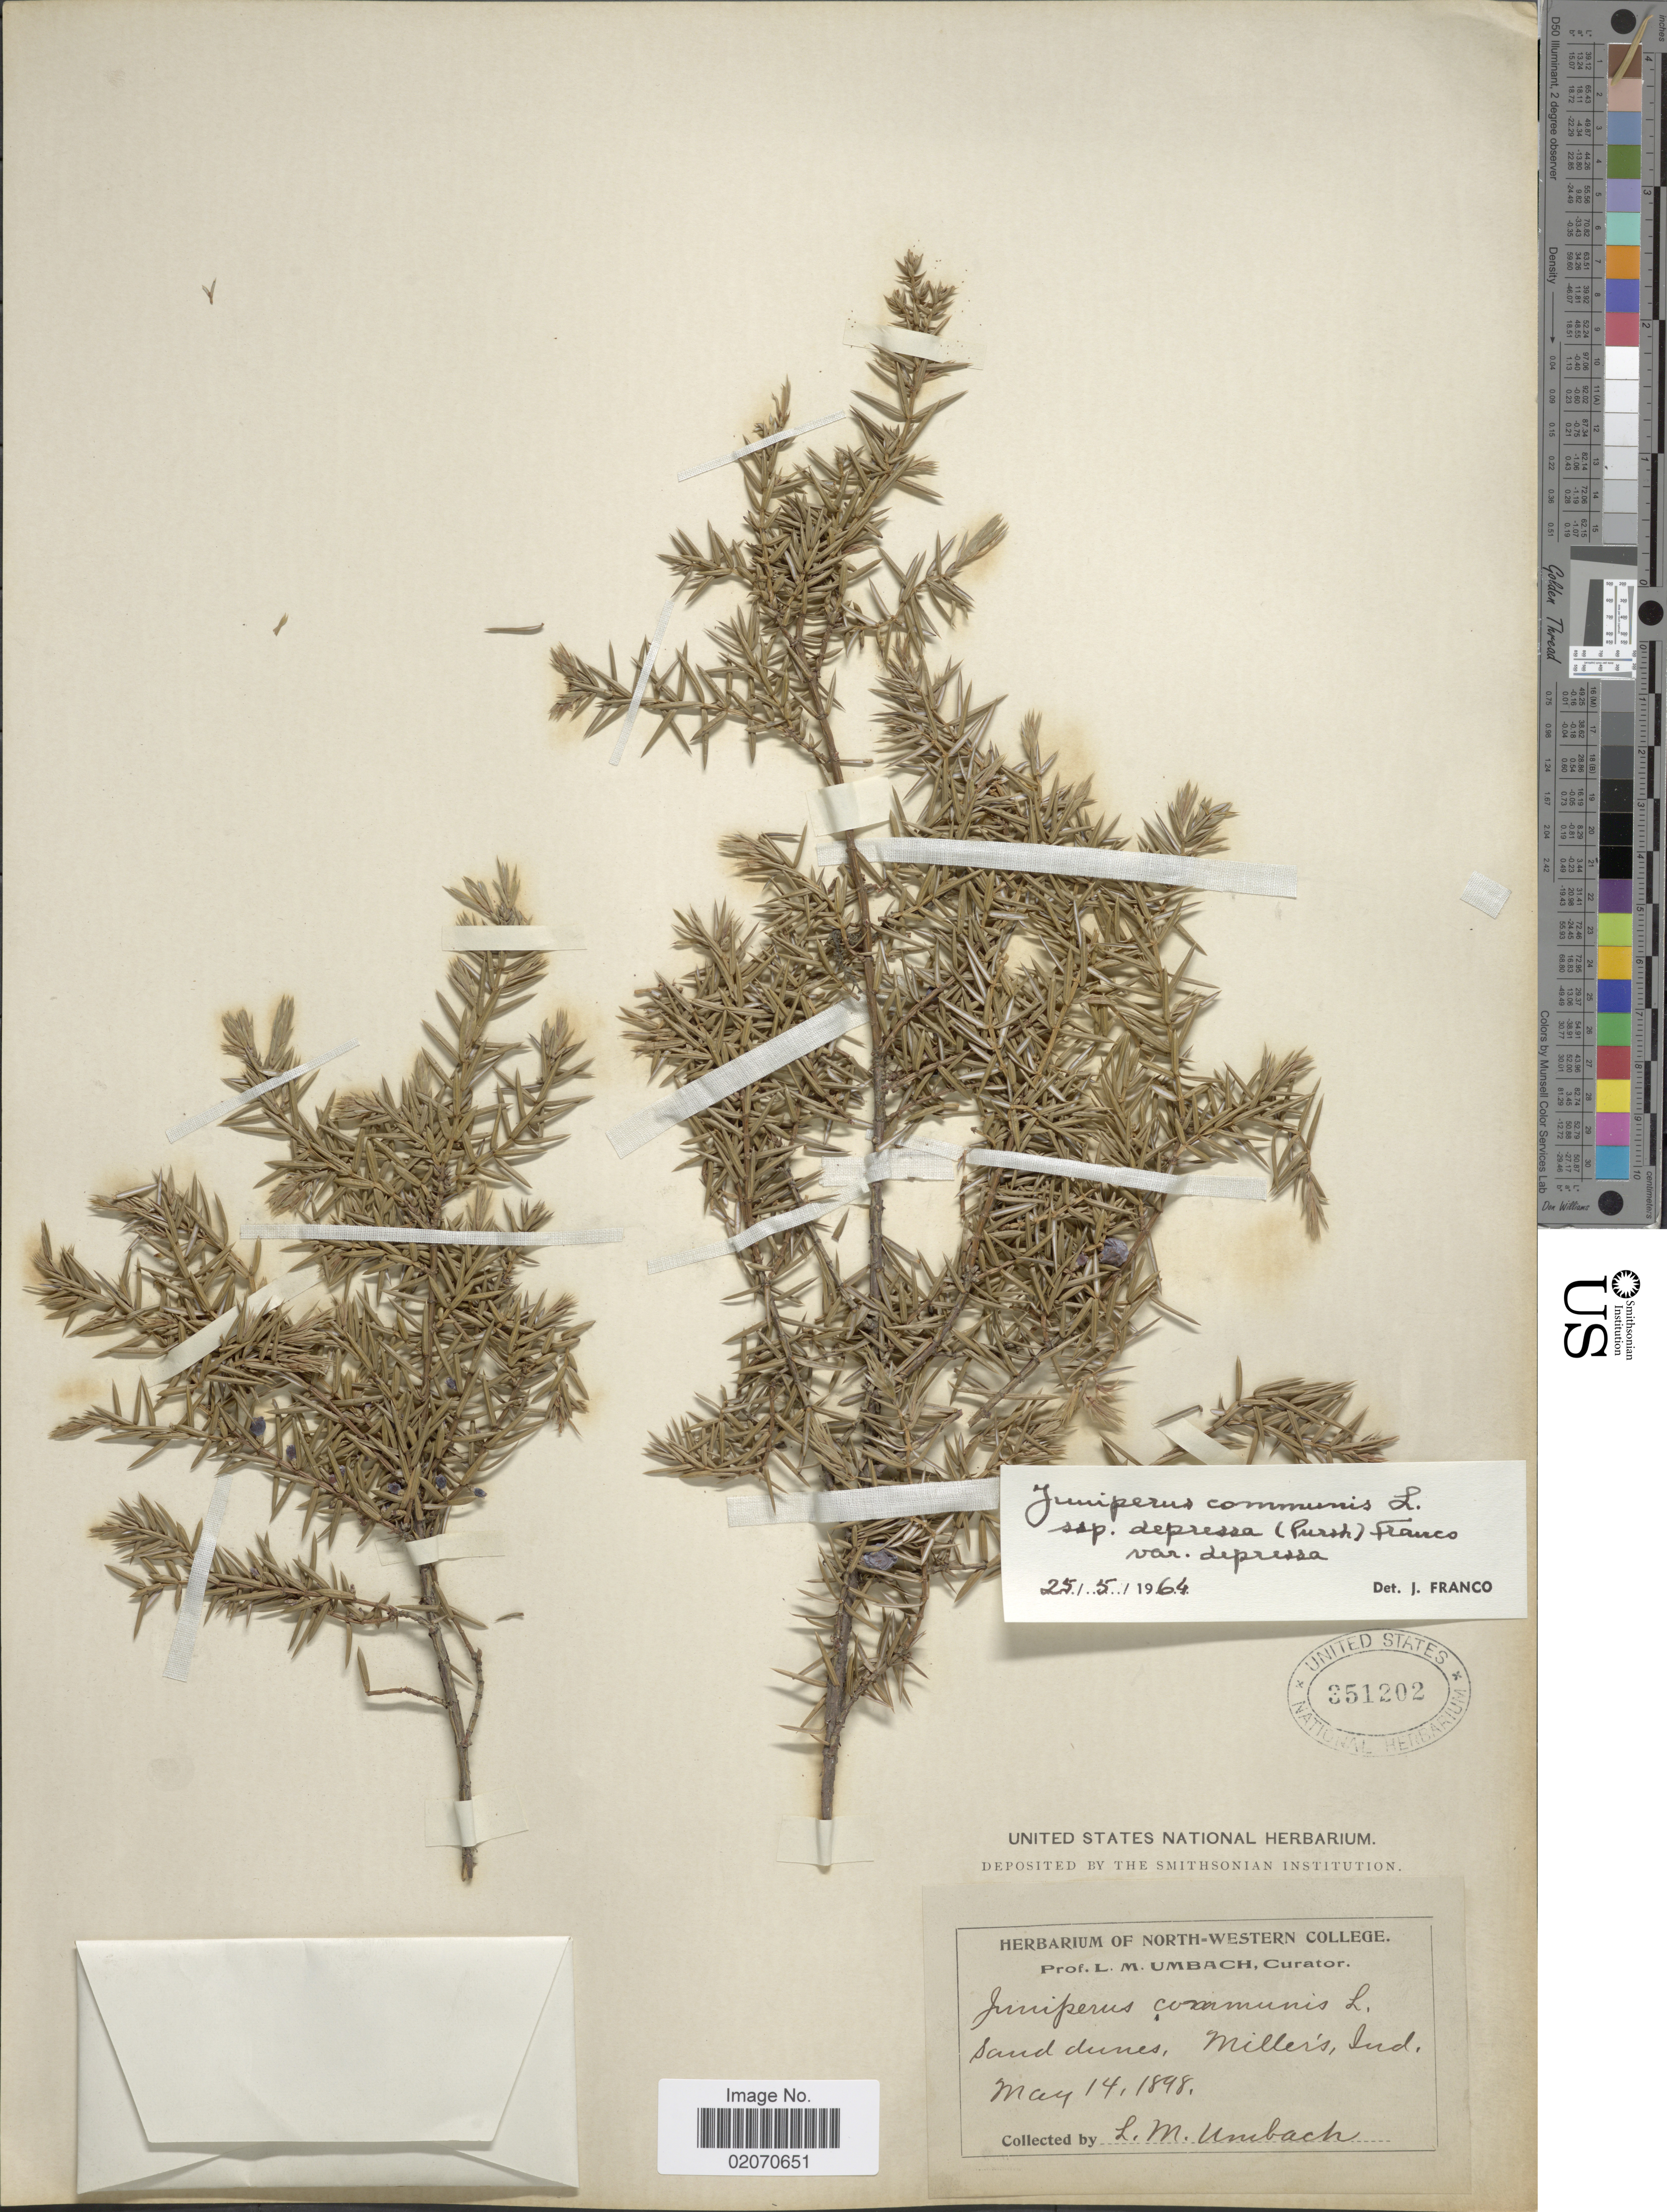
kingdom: Plantae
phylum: Tracheophyta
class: Pinopsida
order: Pinales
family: Cupressaceae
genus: Juniperus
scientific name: Juniperus communis var. depressa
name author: Pursh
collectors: L. M. Umbach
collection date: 1898-05-14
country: United States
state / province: Indiana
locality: Miller's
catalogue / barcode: US 351202